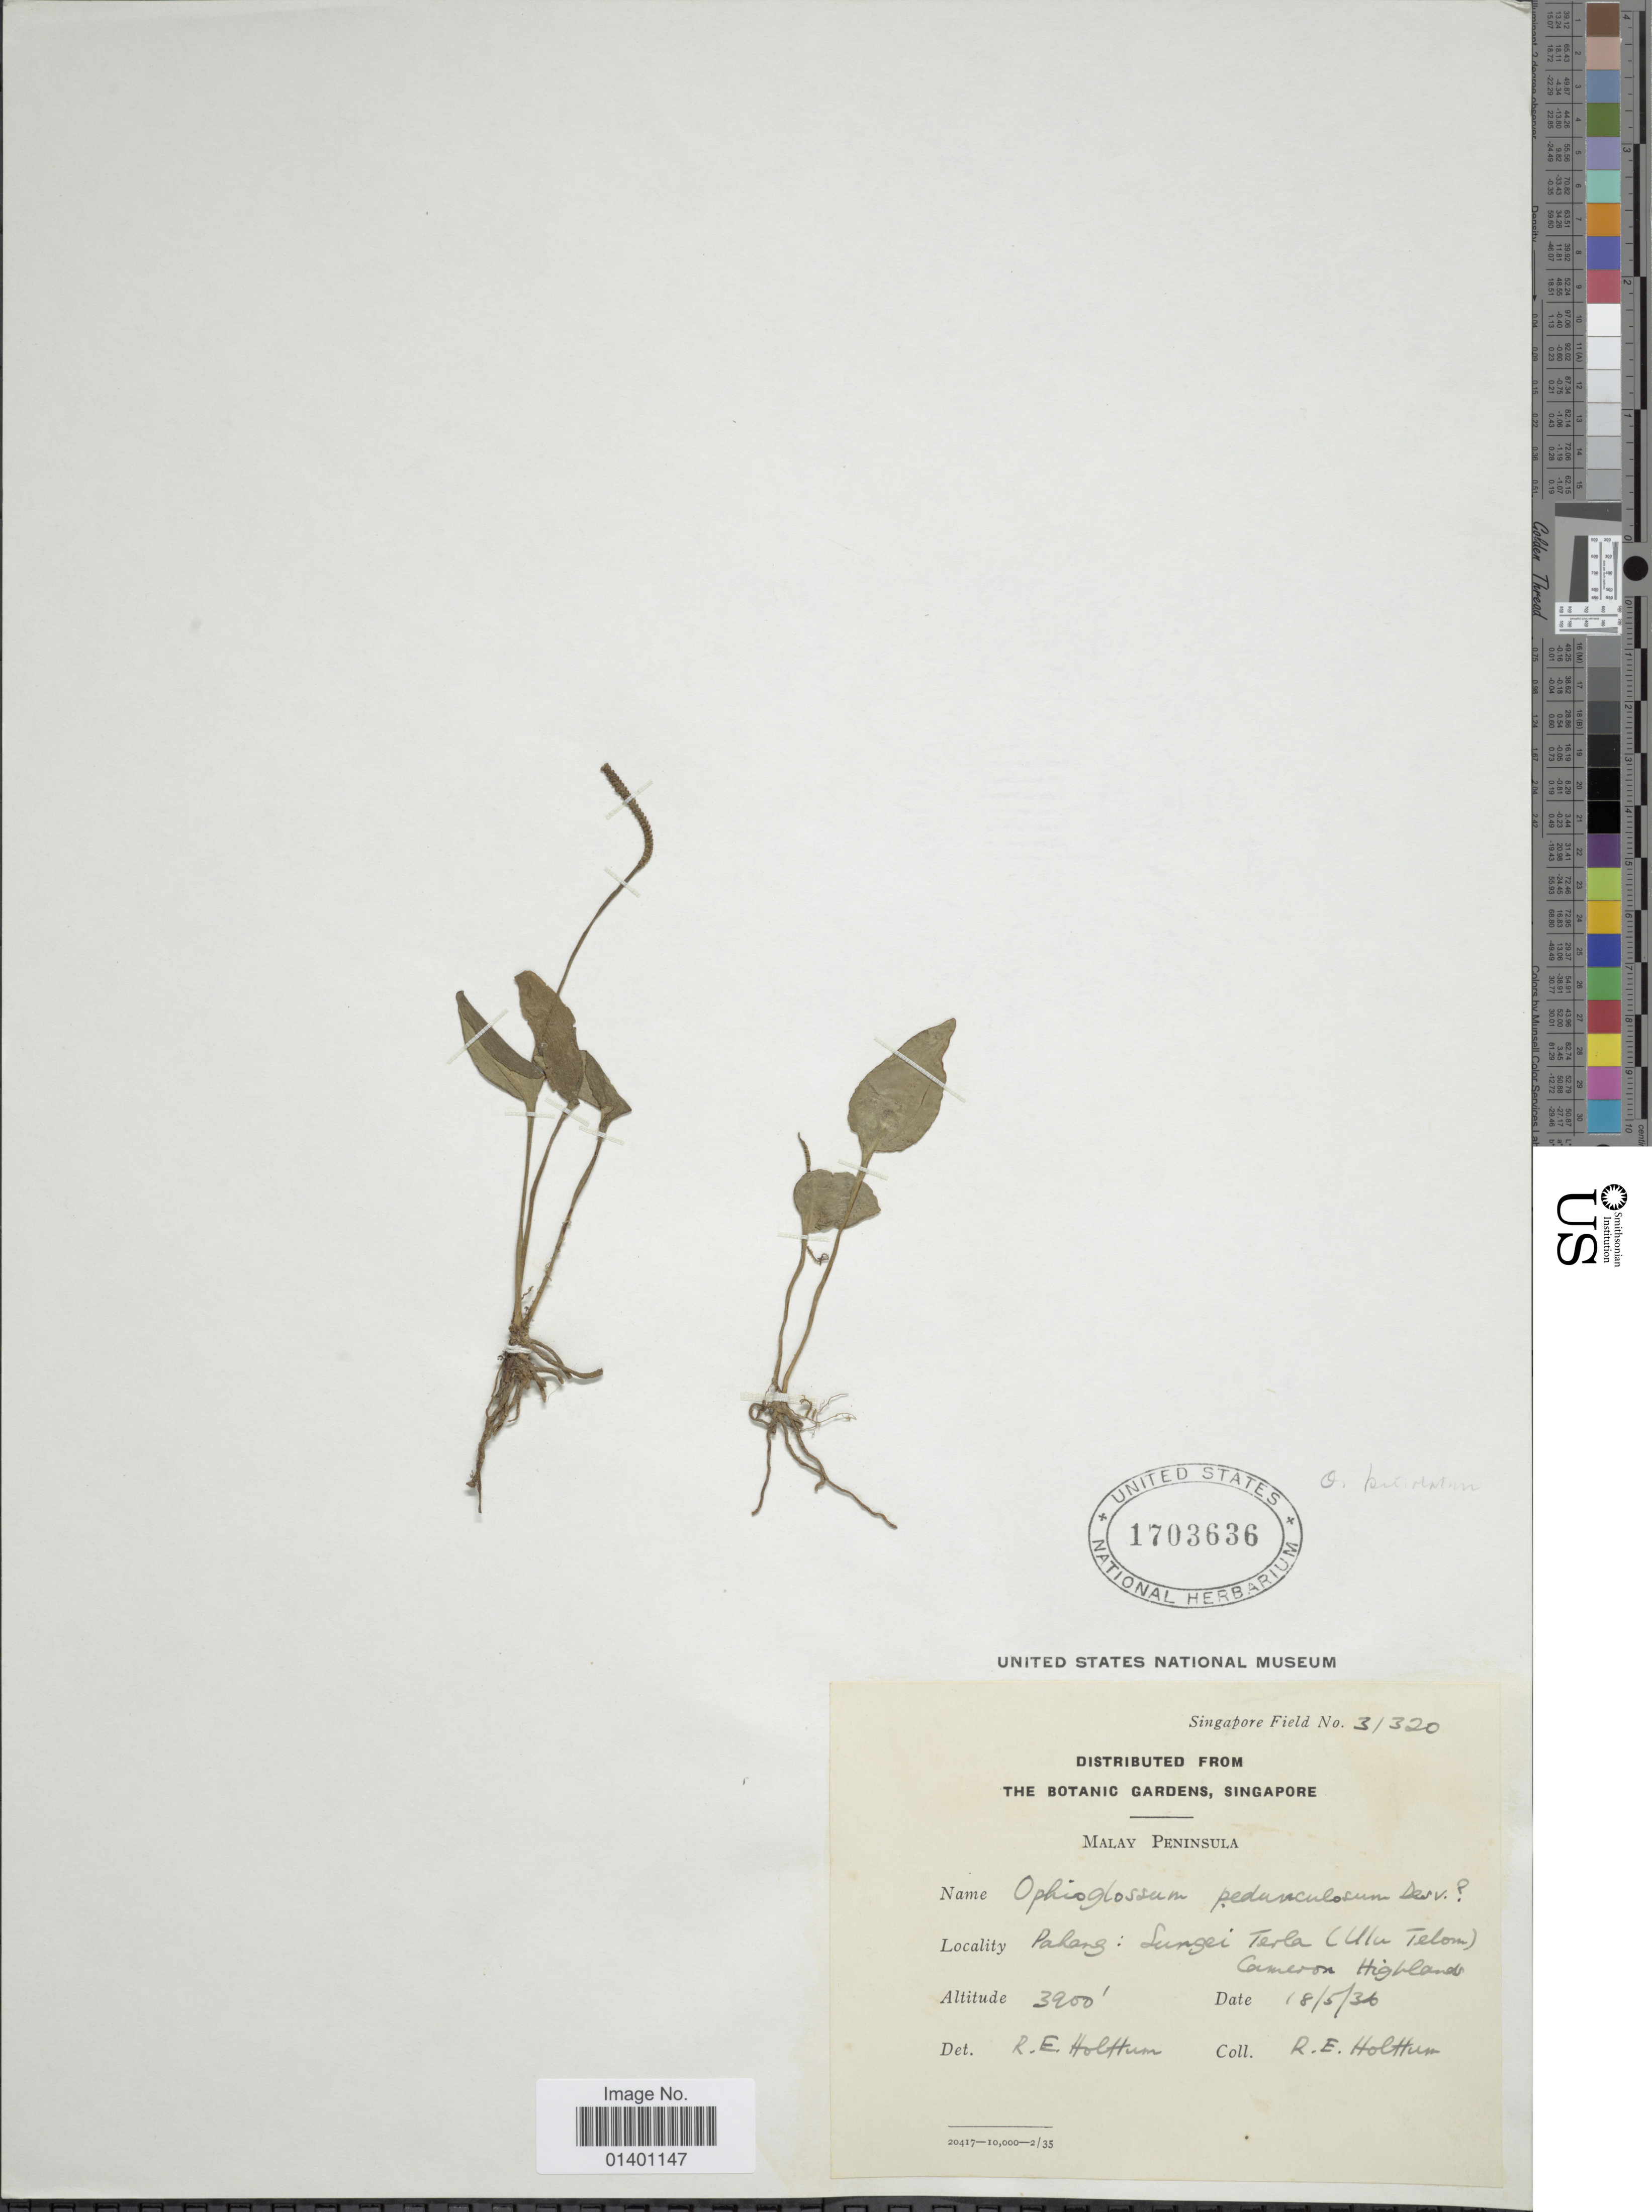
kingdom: Plantae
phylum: Tracheophyta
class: Polypodiopsida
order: Ophioglossales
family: Ophioglossaceae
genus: Ophioglossum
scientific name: Ophioglossum reticulatum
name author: L.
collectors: R. E. Holttum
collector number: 31320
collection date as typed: Transcribed d/m/y: 18/5/36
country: Malaysia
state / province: Pahang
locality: Malay Peninsula, Sungei Terla (Ulu Telon), Cameron Highlands [interpreted]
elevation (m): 1189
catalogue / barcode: US 1703636